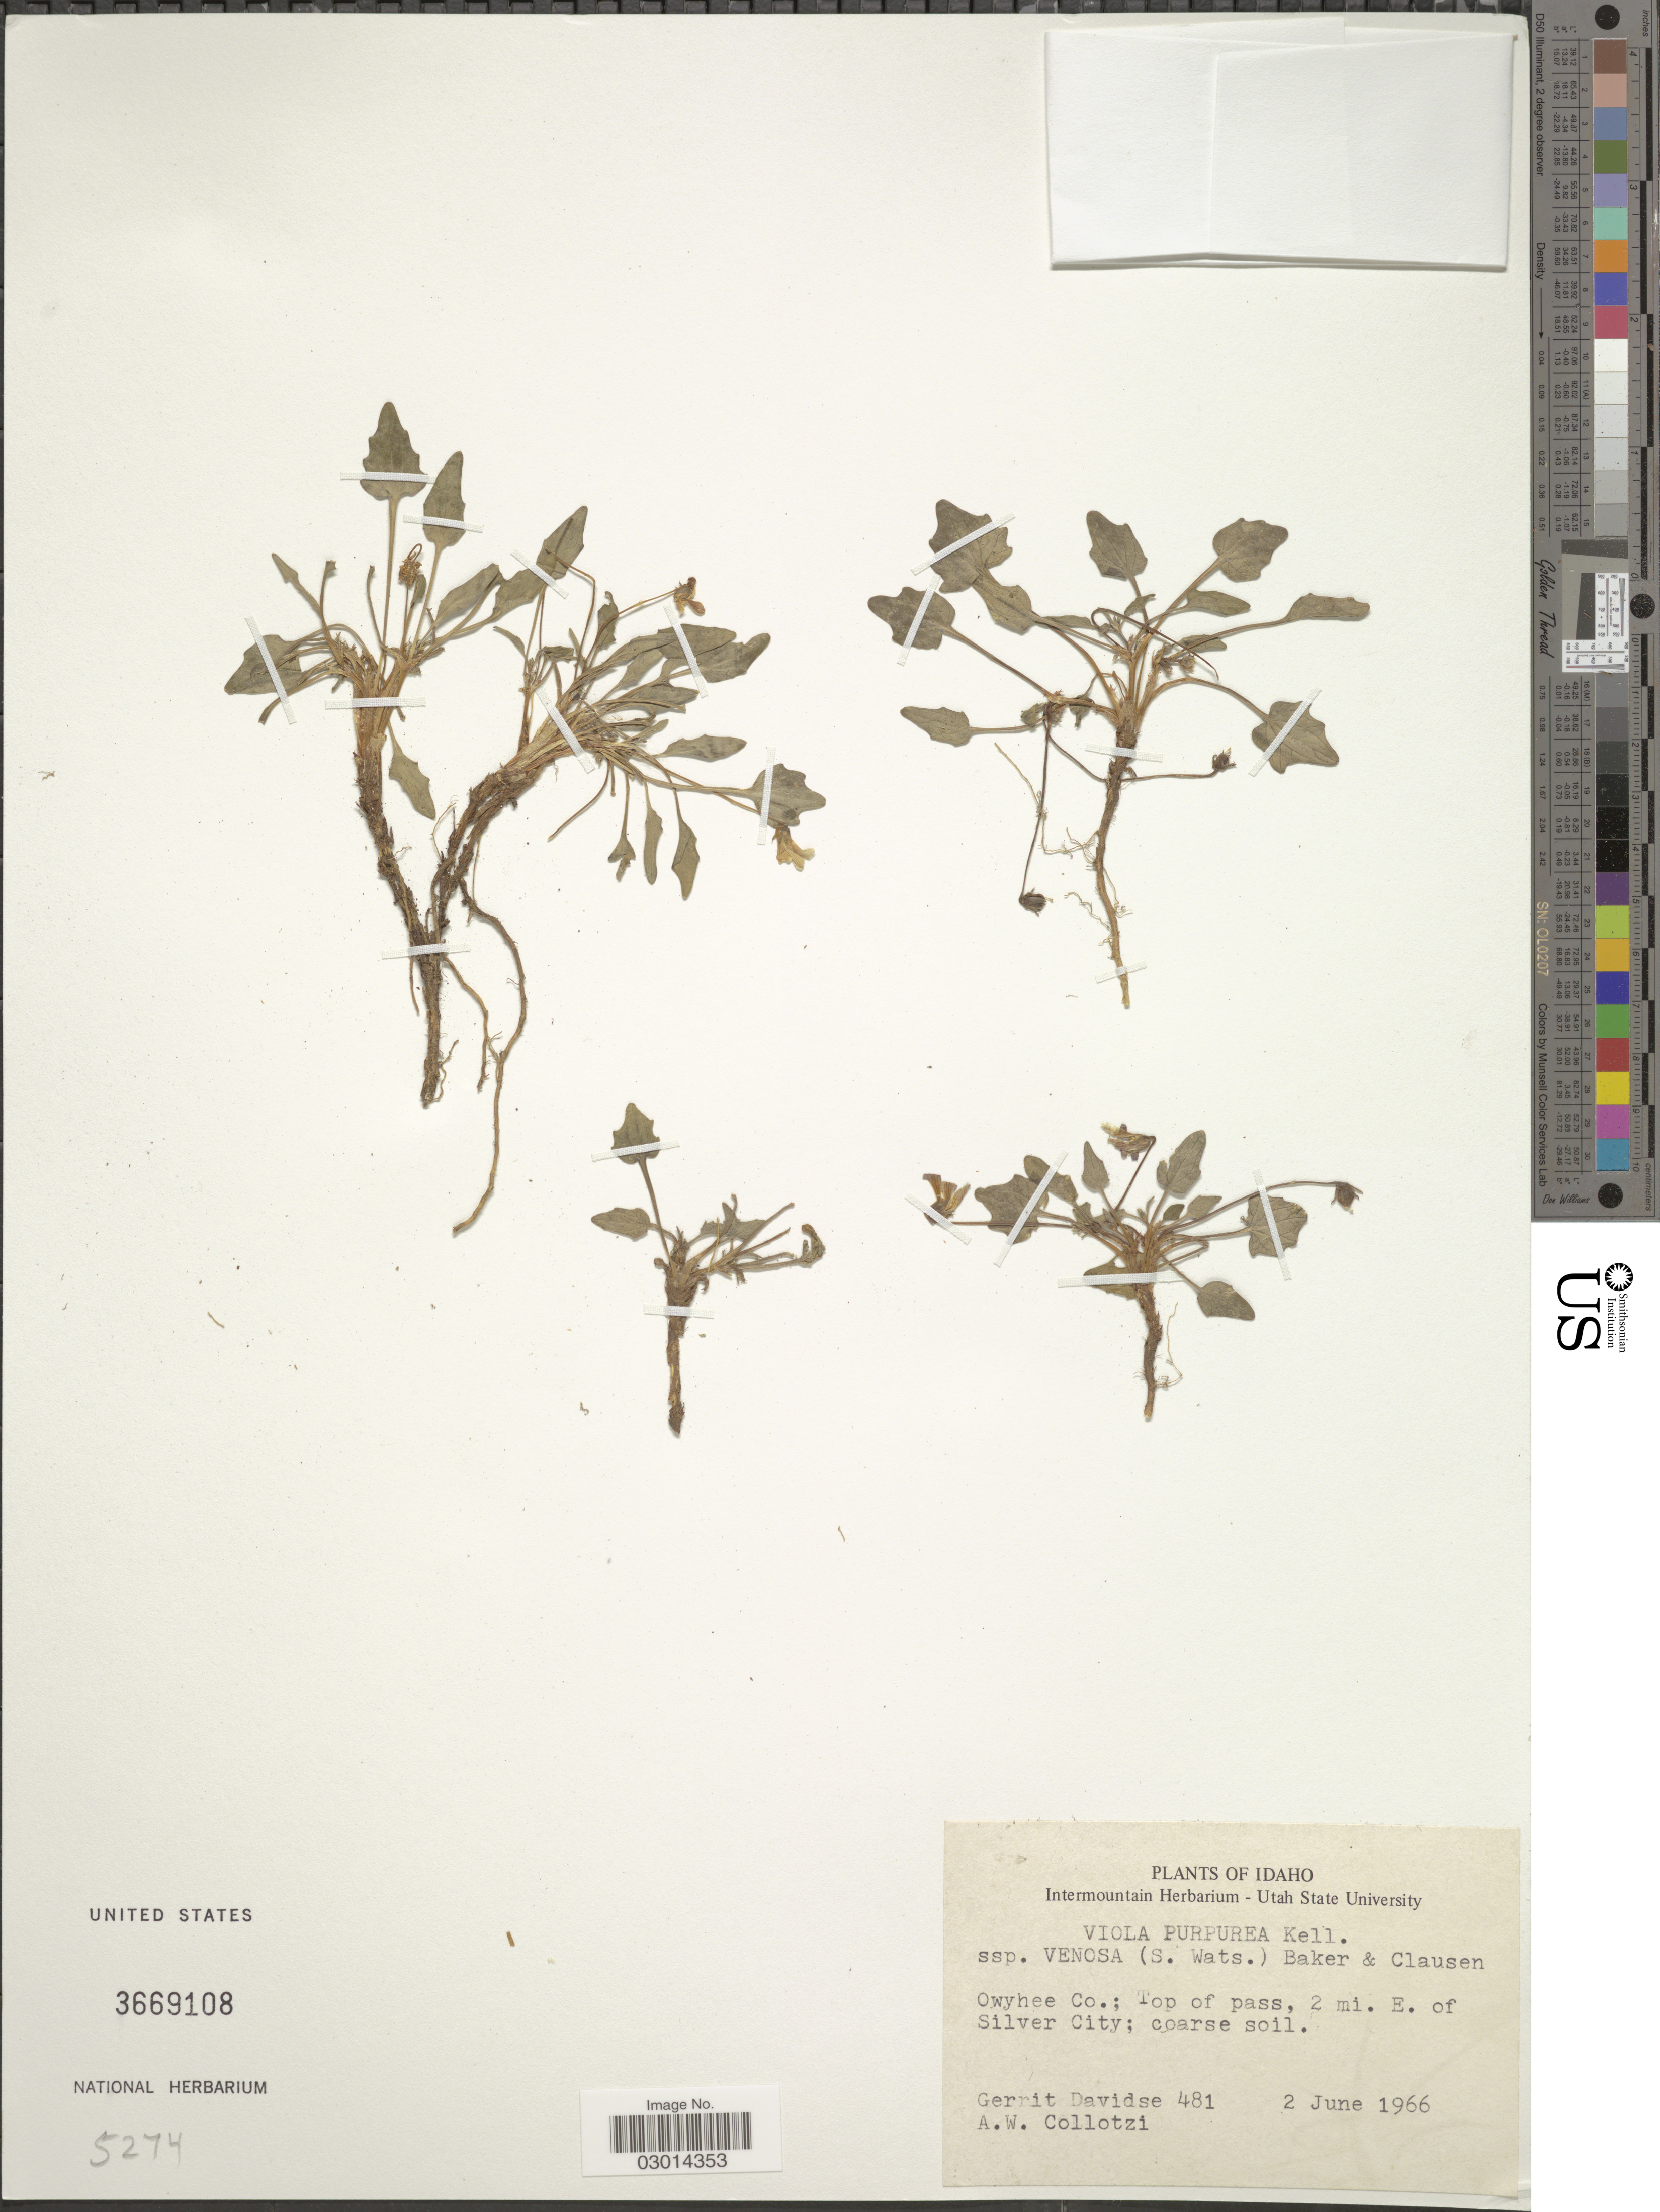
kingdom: Plantae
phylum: Tracheophyta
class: Magnoliopsida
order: Malpighiales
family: Violaceae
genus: Viola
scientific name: Viola purpurea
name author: Kellogg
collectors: G. Davidse & A. W. Collotzi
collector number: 481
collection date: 1966-06-02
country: United States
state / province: Idaho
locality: Owyhee Co.; Top of pass, 2 mi. E. of Silver City.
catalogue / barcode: US 3669108